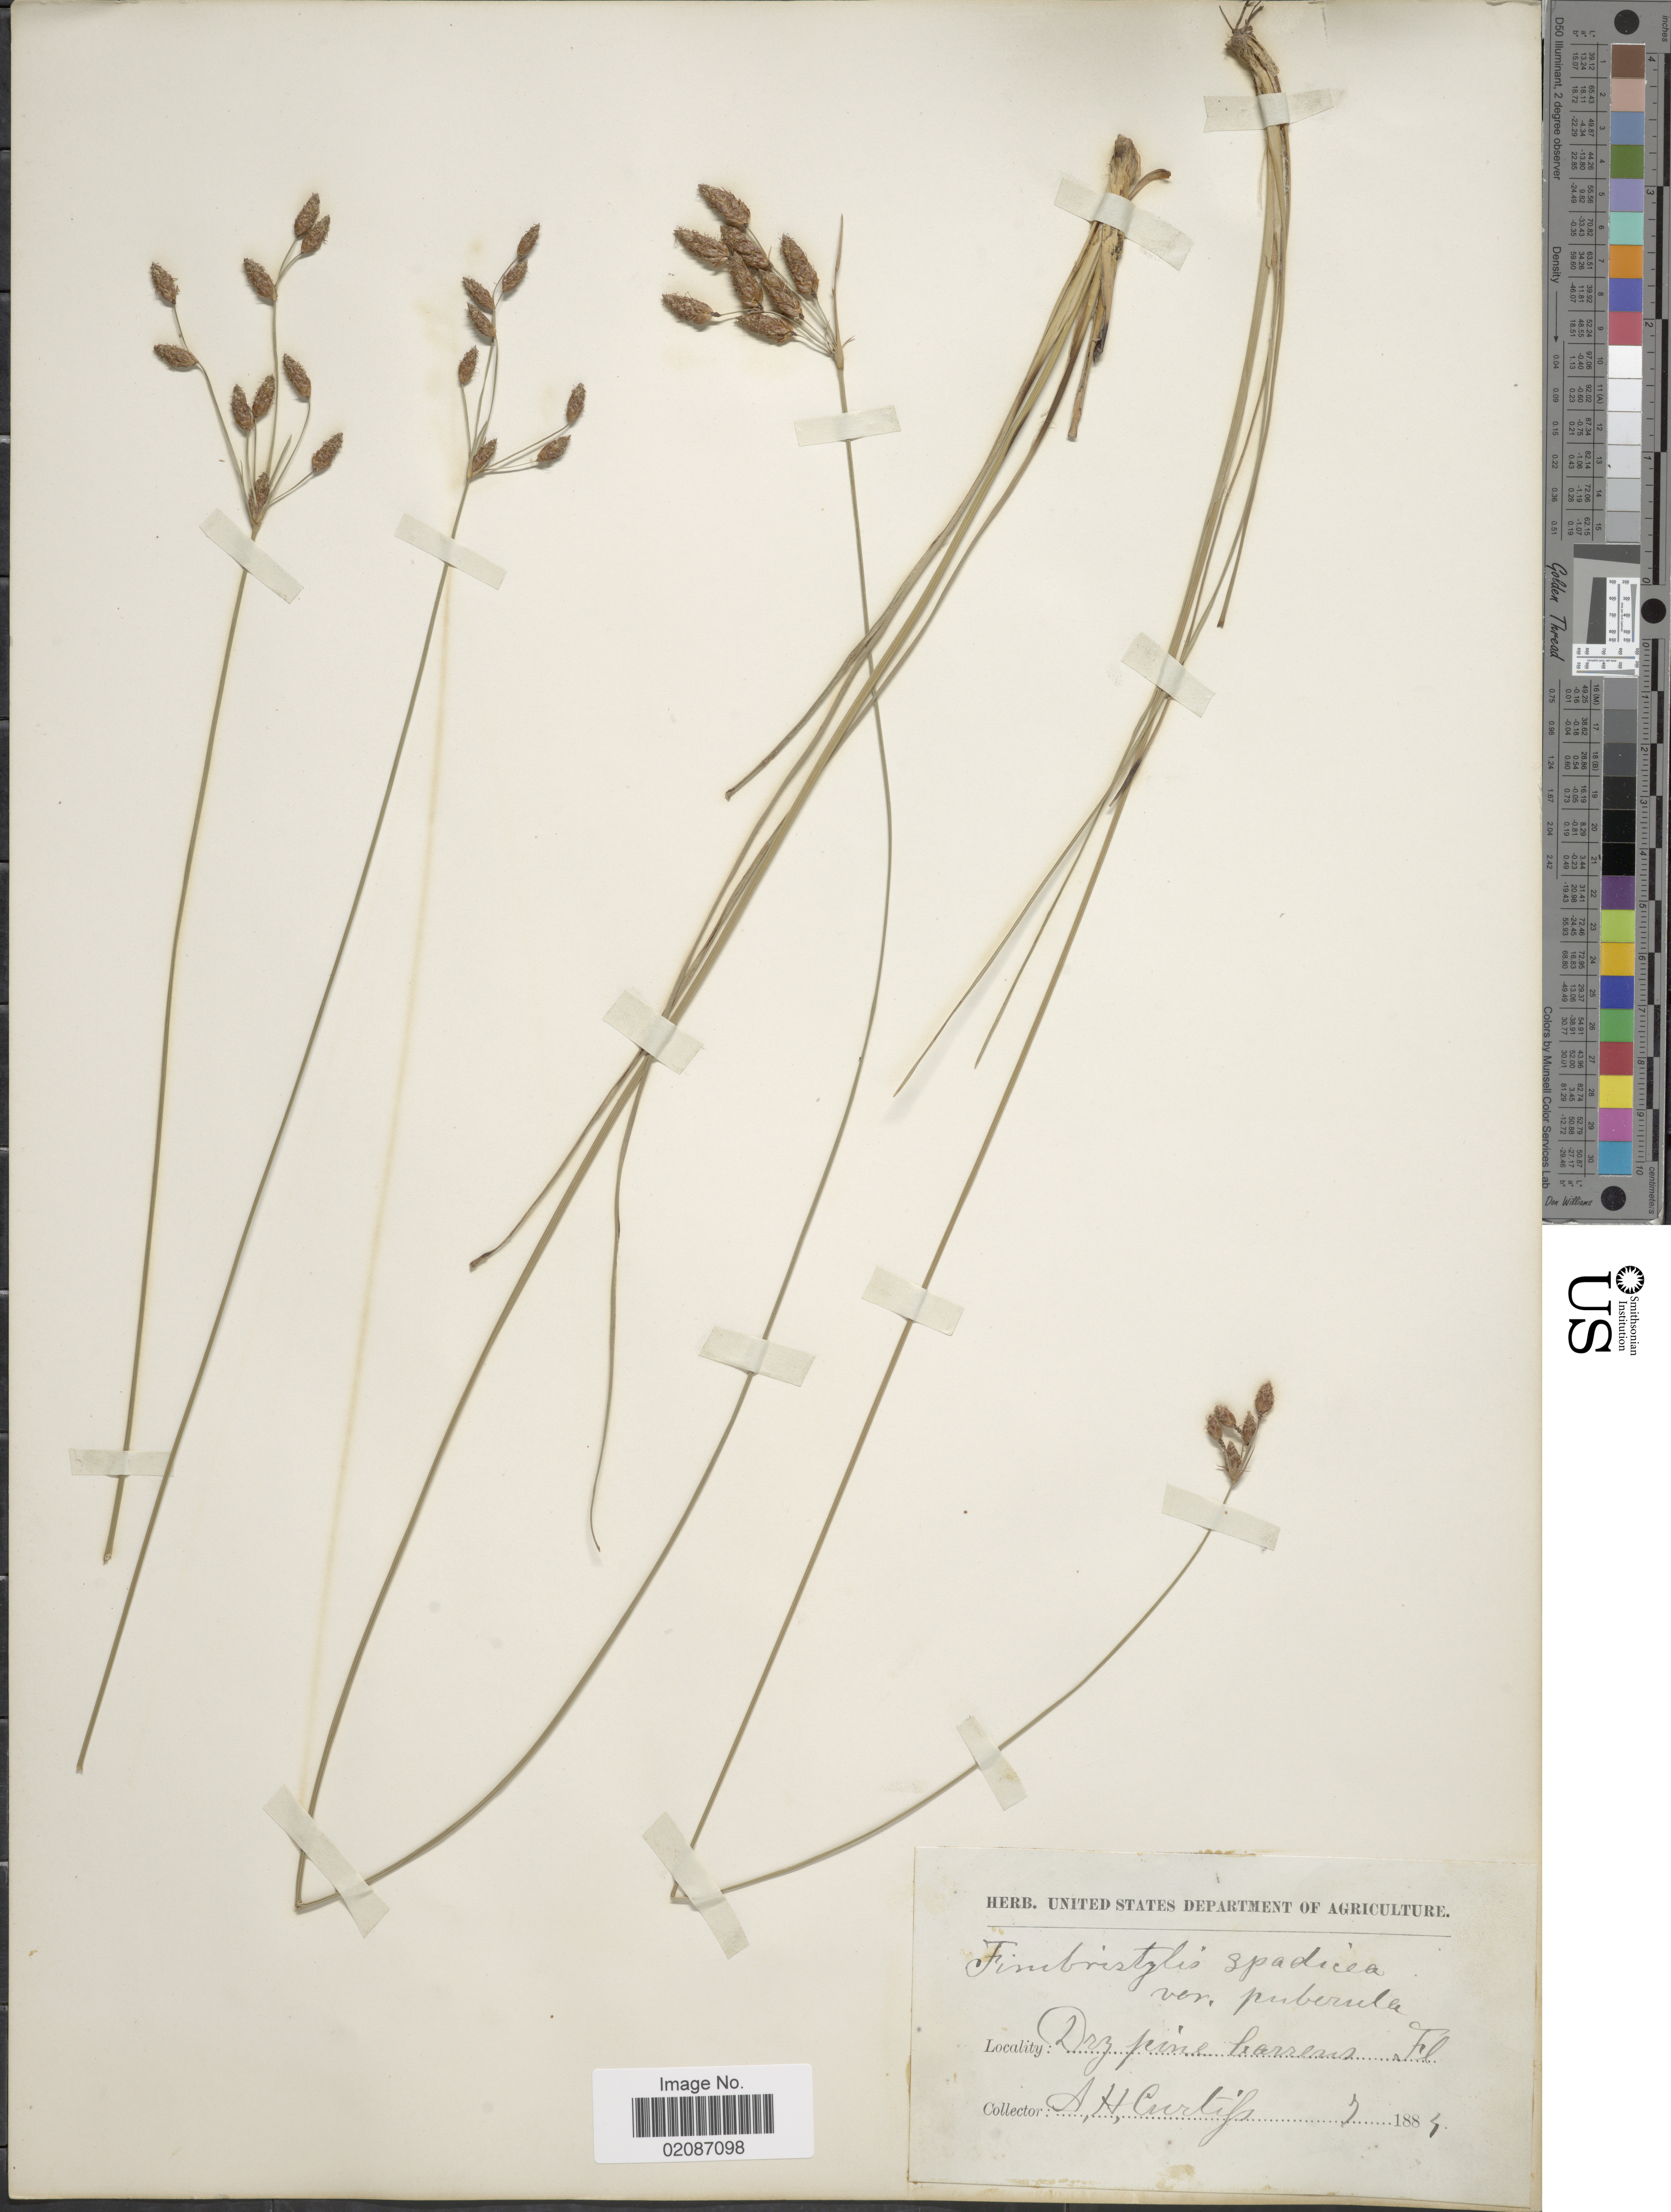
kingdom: Plantae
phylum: Tracheophyta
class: Liliopsida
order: Poales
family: Cyperaceae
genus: Fimbristylis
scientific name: Fimbristylis castanea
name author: (Michx.) Vahl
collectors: A. H. Curtiss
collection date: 1884-07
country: United States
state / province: Florida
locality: Dry pine barrens, Fl.